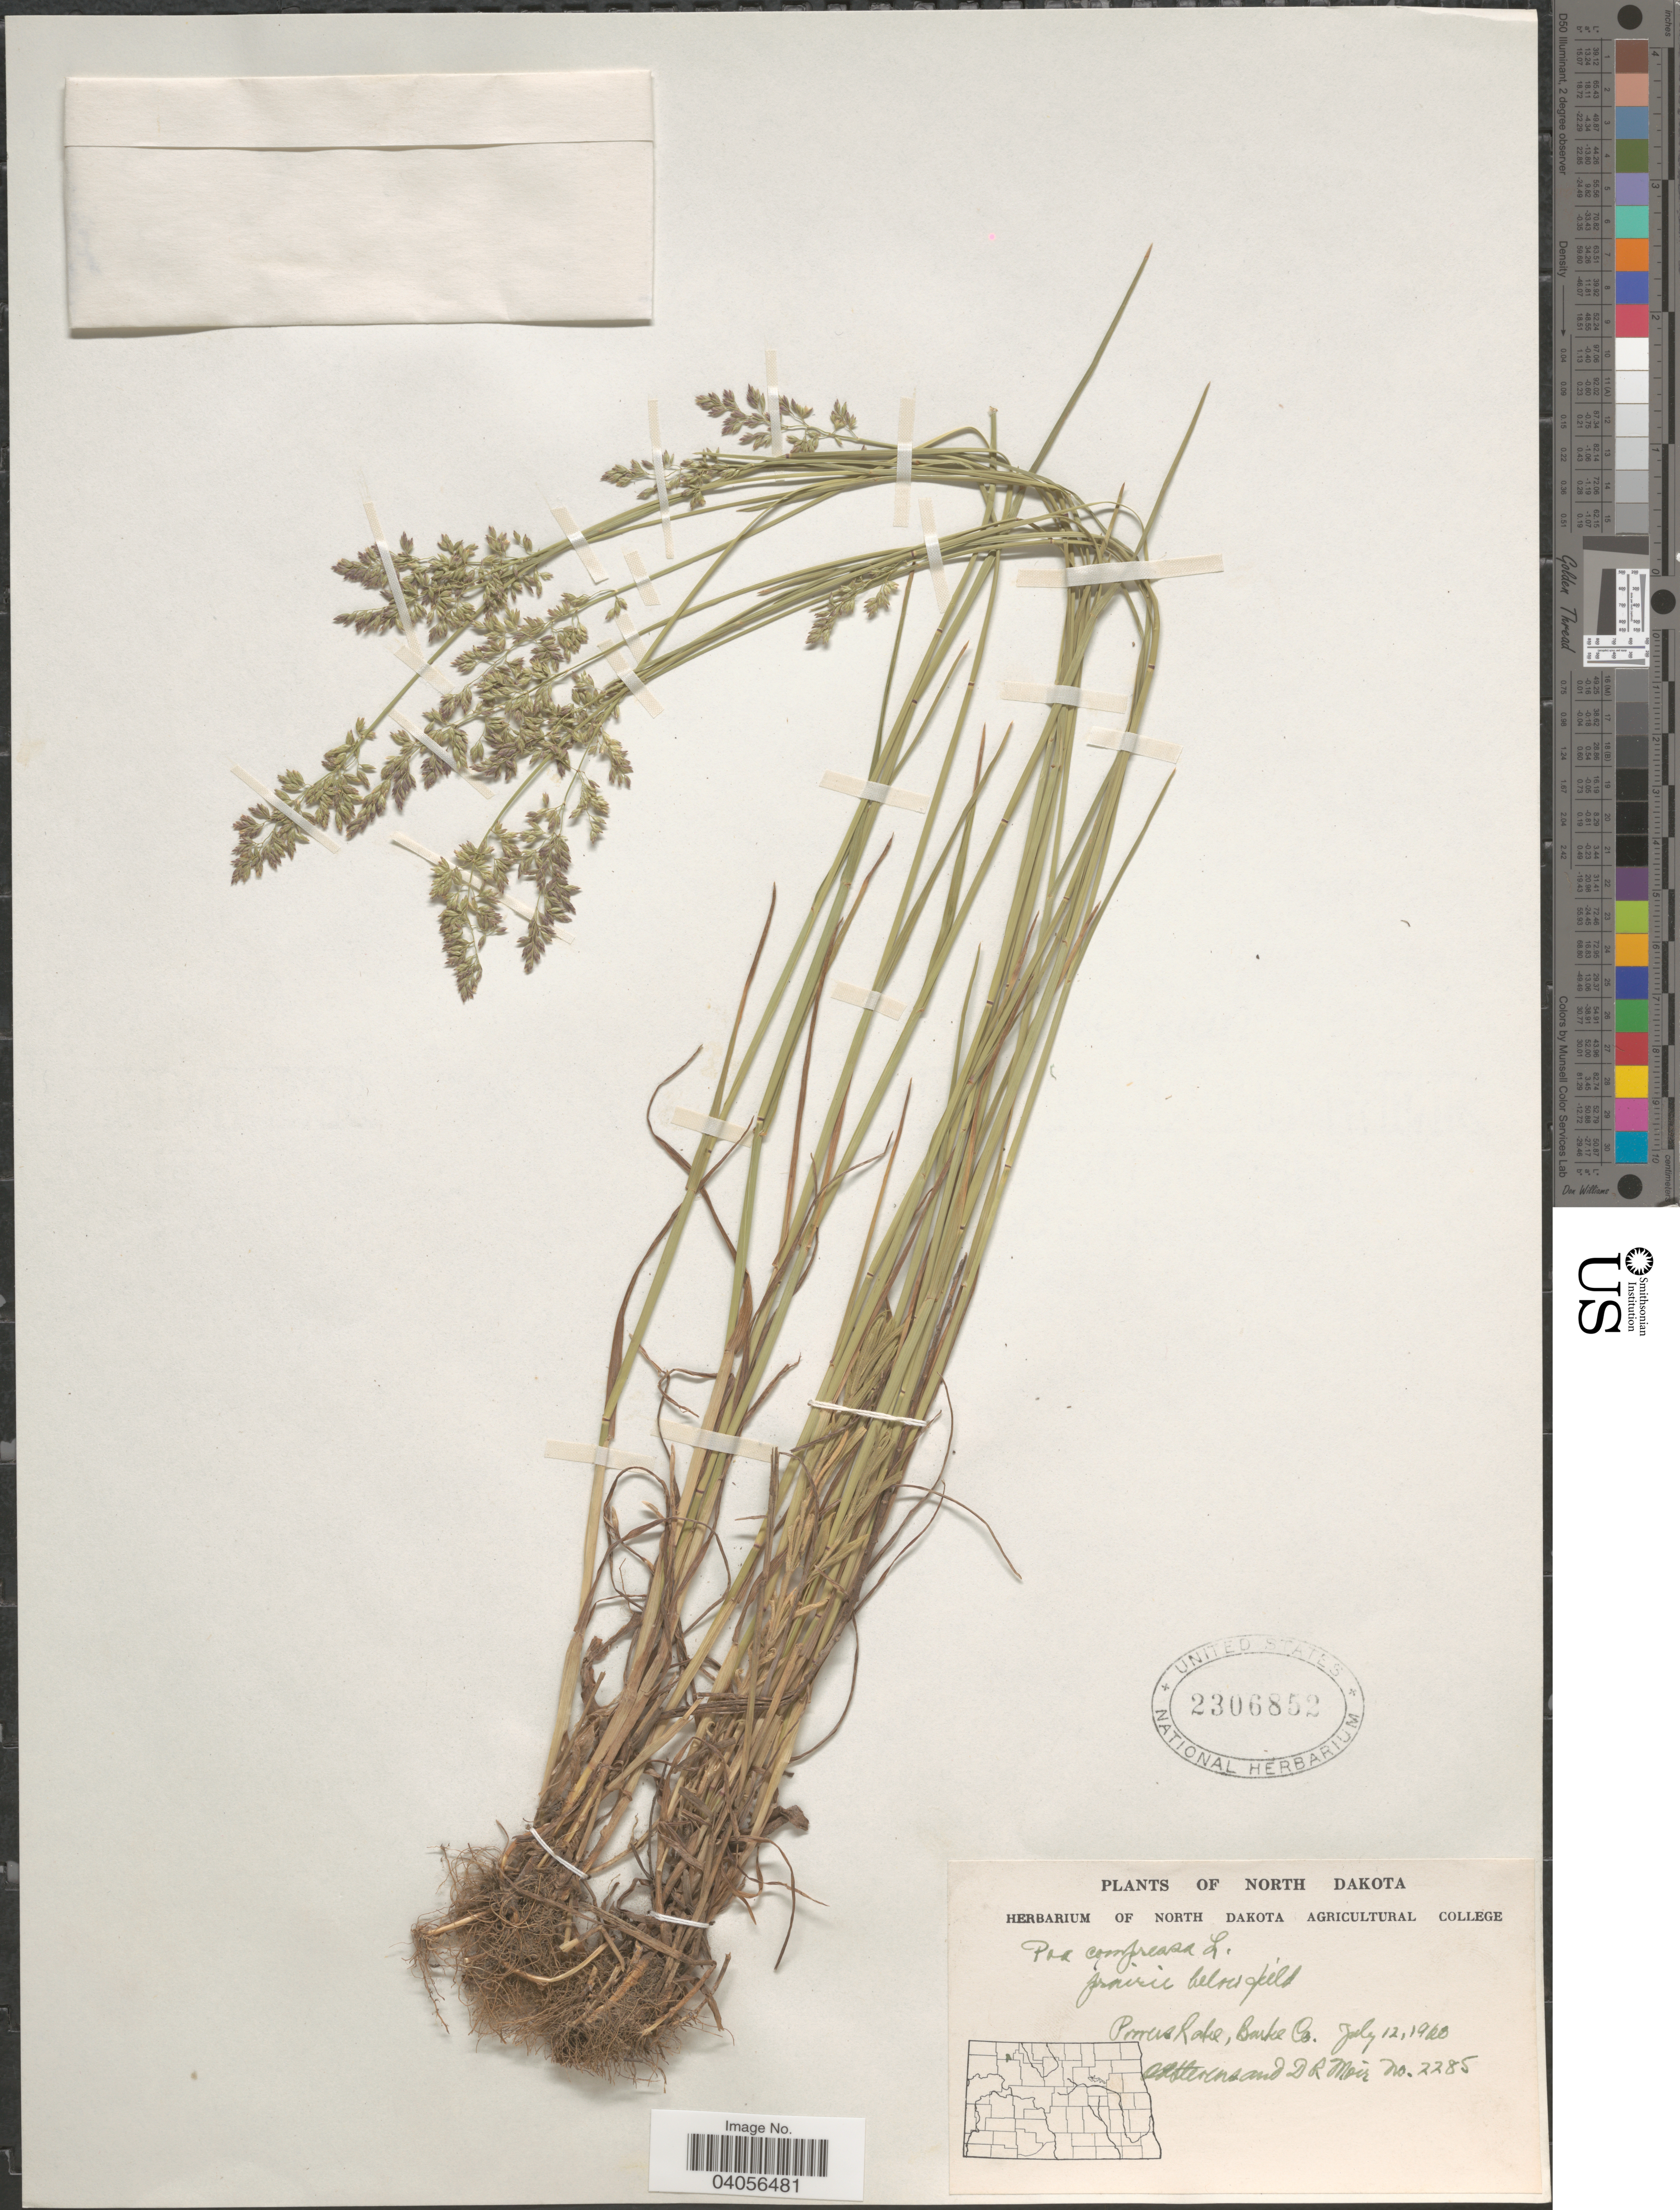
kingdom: Plantae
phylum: Tracheophyta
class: Liliopsida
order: Poales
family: Poaceae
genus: Poa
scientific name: Poa compressa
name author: L.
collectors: O. A. Stevens & D. Moir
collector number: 2285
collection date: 1960-07-12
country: United States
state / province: North Dakota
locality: Powers Lake, Burke Co.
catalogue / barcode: US 2306852